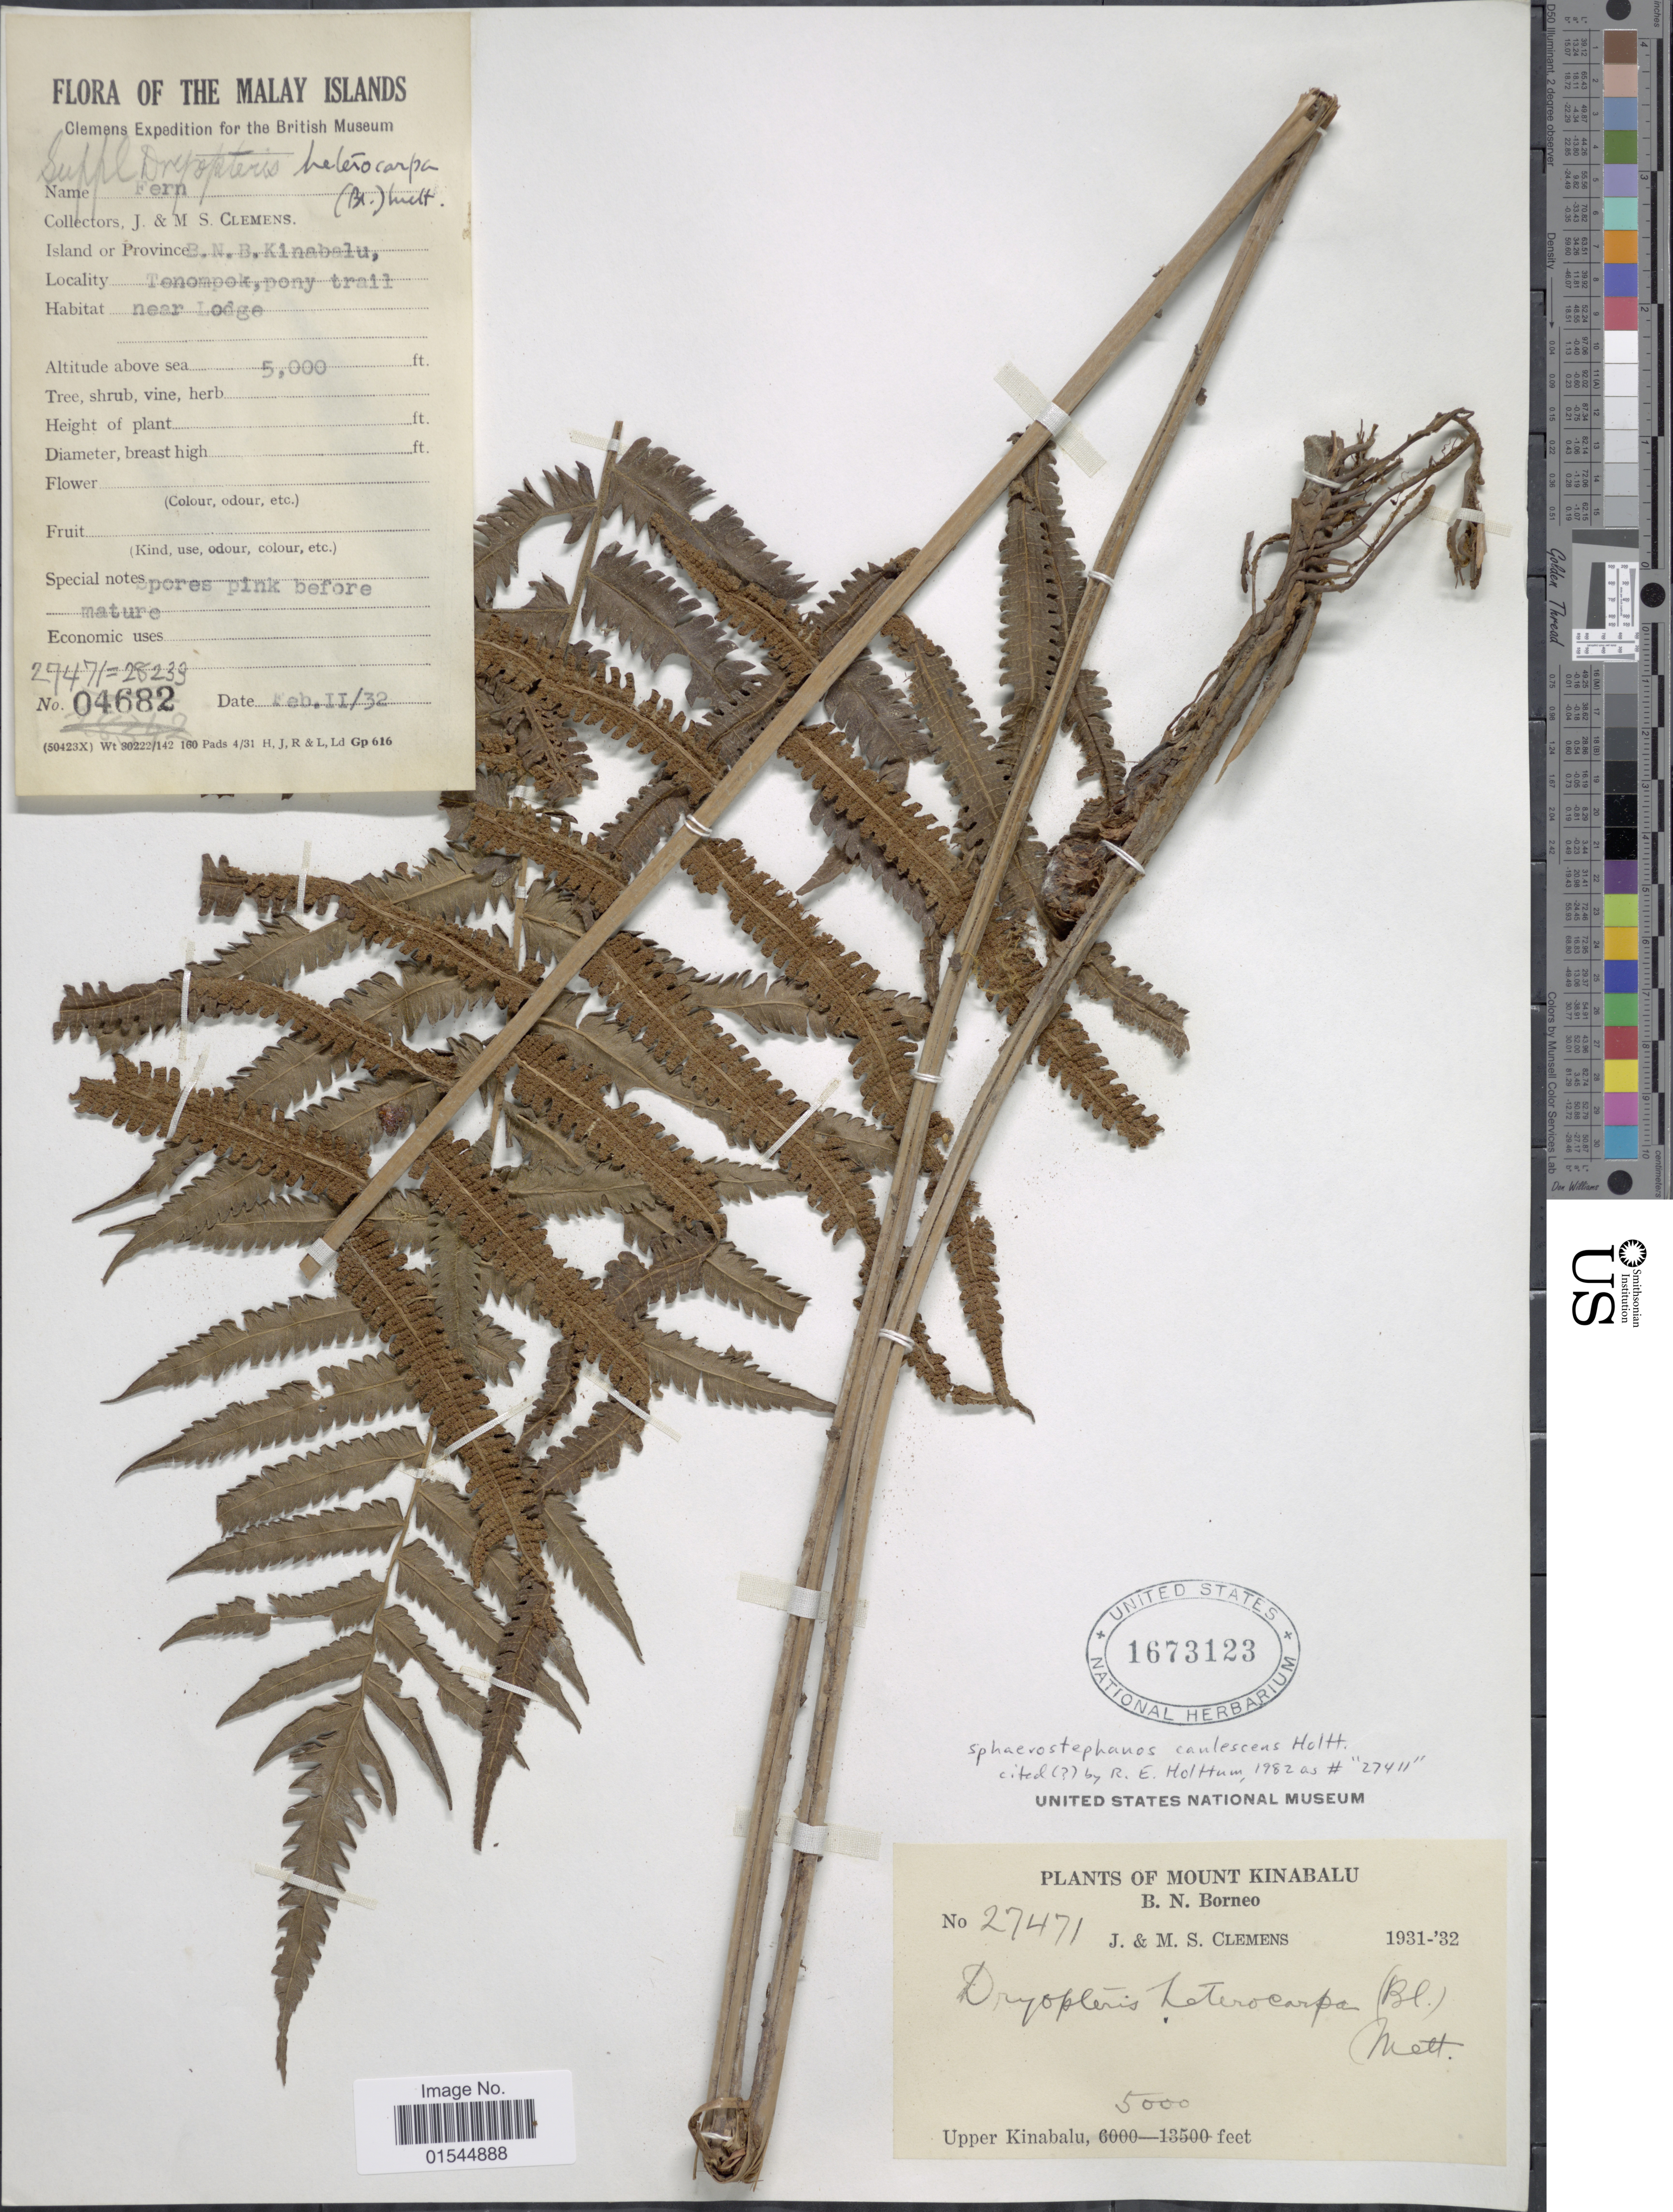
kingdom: Plantae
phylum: Tracheophyta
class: Polypodiopsida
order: Polypodiales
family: Thelypteridaceae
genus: Sphaerostephanos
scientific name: Sphaerostephanos caulescens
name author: Holttum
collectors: J. Clemens & M. S. Clemens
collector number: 27471=28239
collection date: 1932-02-11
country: Malaysia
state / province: Sabah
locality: Malay Islands, Mount Kinabalu, B.N. Borneo, Upper Kinabalu, B.N.B., Kinabalu, Tenompok, pony trail near lodge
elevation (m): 1524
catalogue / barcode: US 1673123